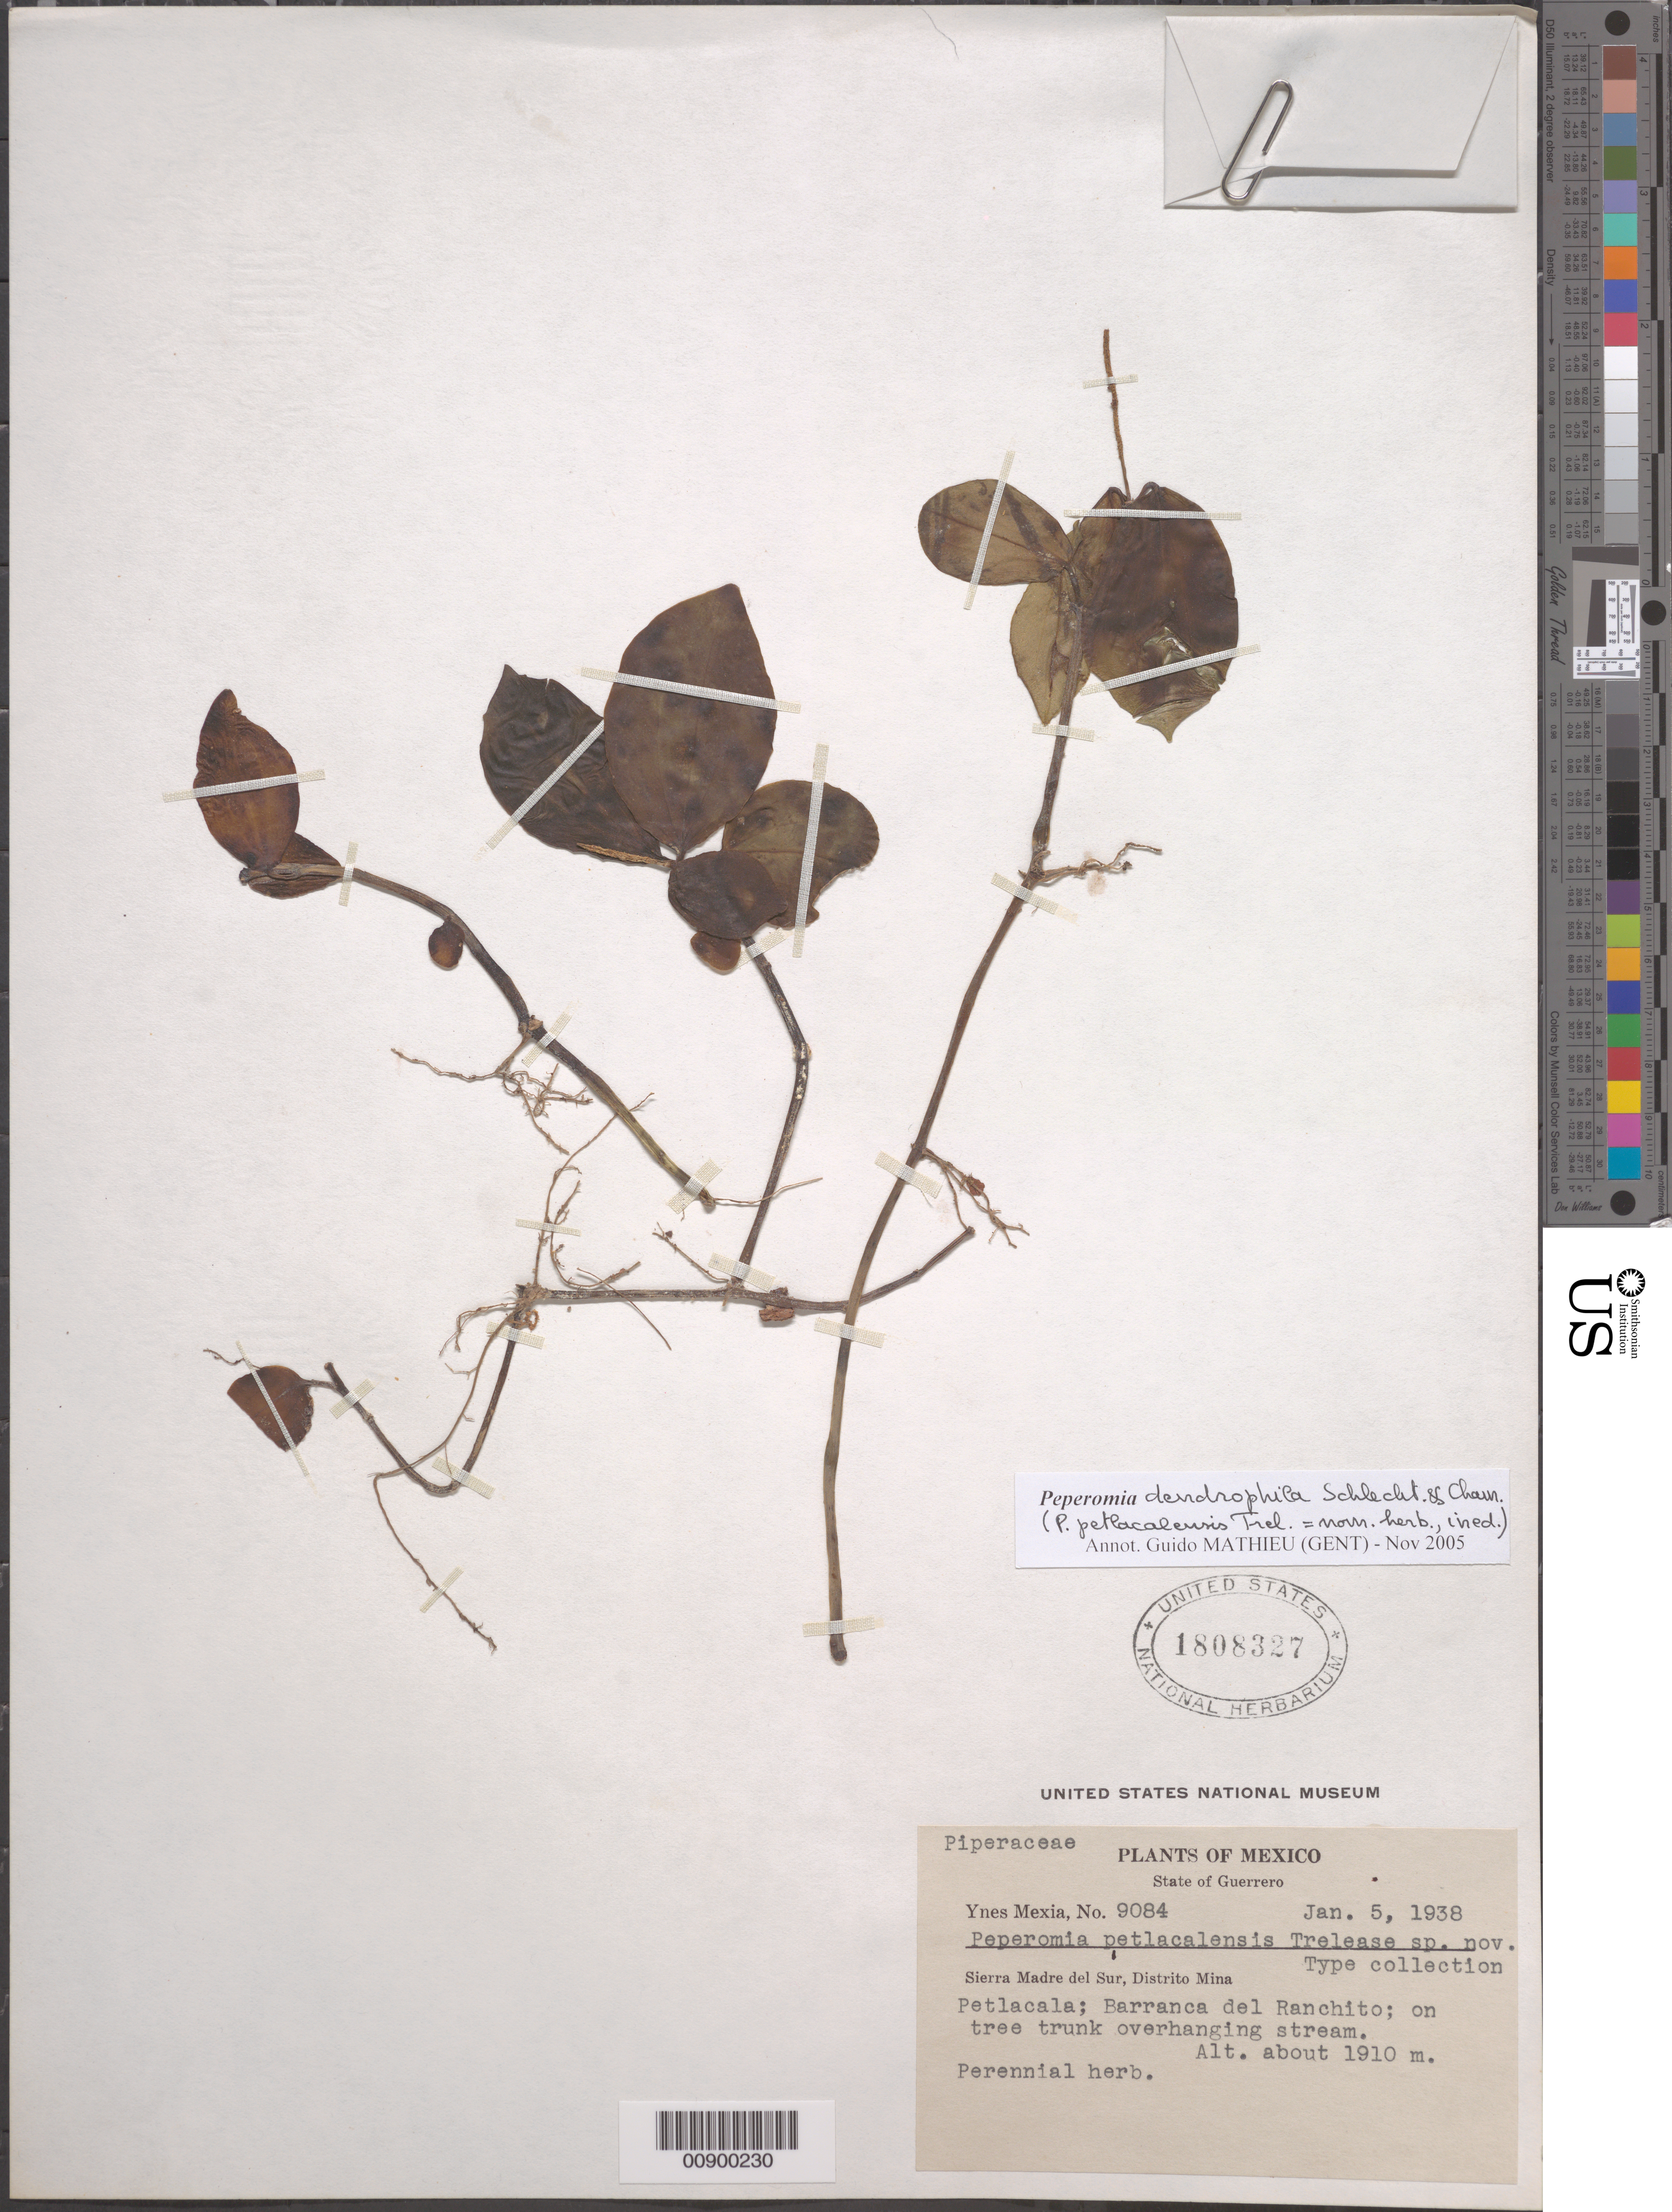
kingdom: Plantae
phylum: Tracheophyta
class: Magnoliopsida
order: Piperales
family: Piperaceae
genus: Peperomia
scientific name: Peperomia san-joseana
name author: C. DC.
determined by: Jiménez, José Estaban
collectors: Y. Mexia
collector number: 9084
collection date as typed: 05 Jan 1938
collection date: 1938-01-05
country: Mexico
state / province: Guerrero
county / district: Mina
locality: Petlacala; Barranca del Ranchito. Sierra Madre del Sur, Distrito Mina, State of Guerrero.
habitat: On tree trunk overhanging stream.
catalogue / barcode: US 1808327